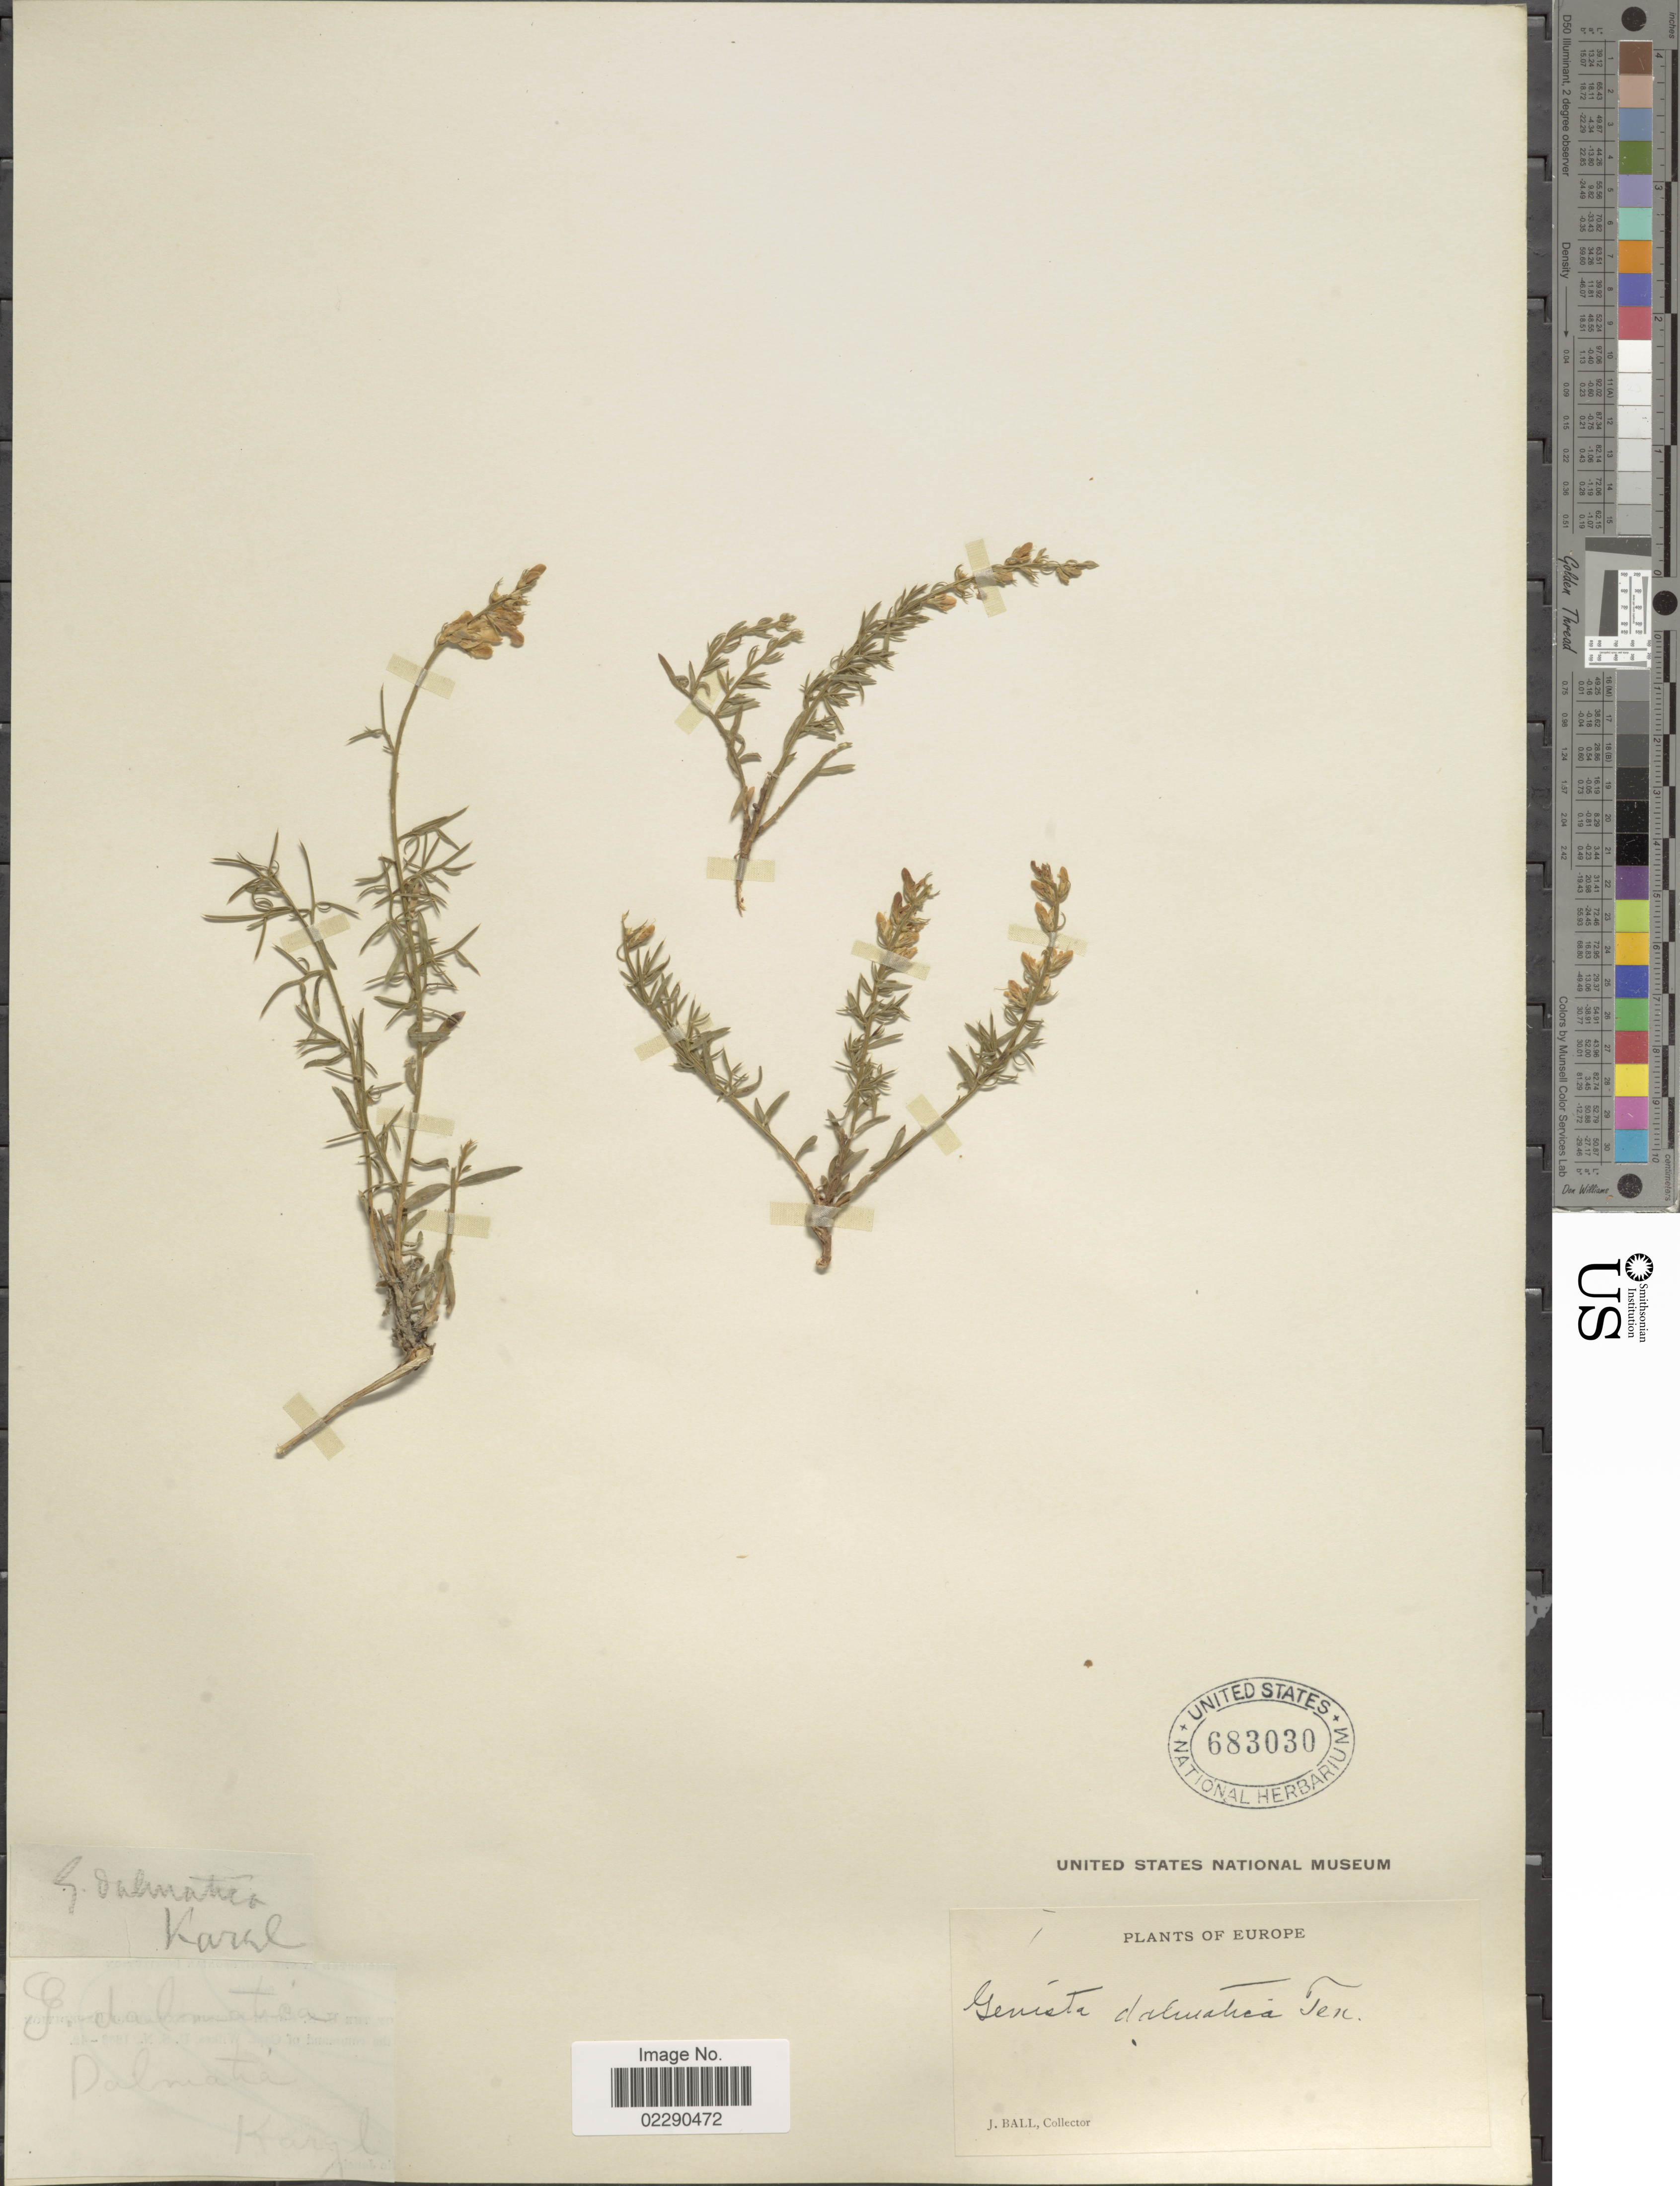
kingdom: Plantae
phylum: Tracheophyta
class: Magnoliopsida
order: Fabales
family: Fabaceae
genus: Genista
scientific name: Genista sylvestris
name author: Scop.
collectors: J. Ball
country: Croatia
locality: Europe, Dalmatia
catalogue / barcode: US 683030